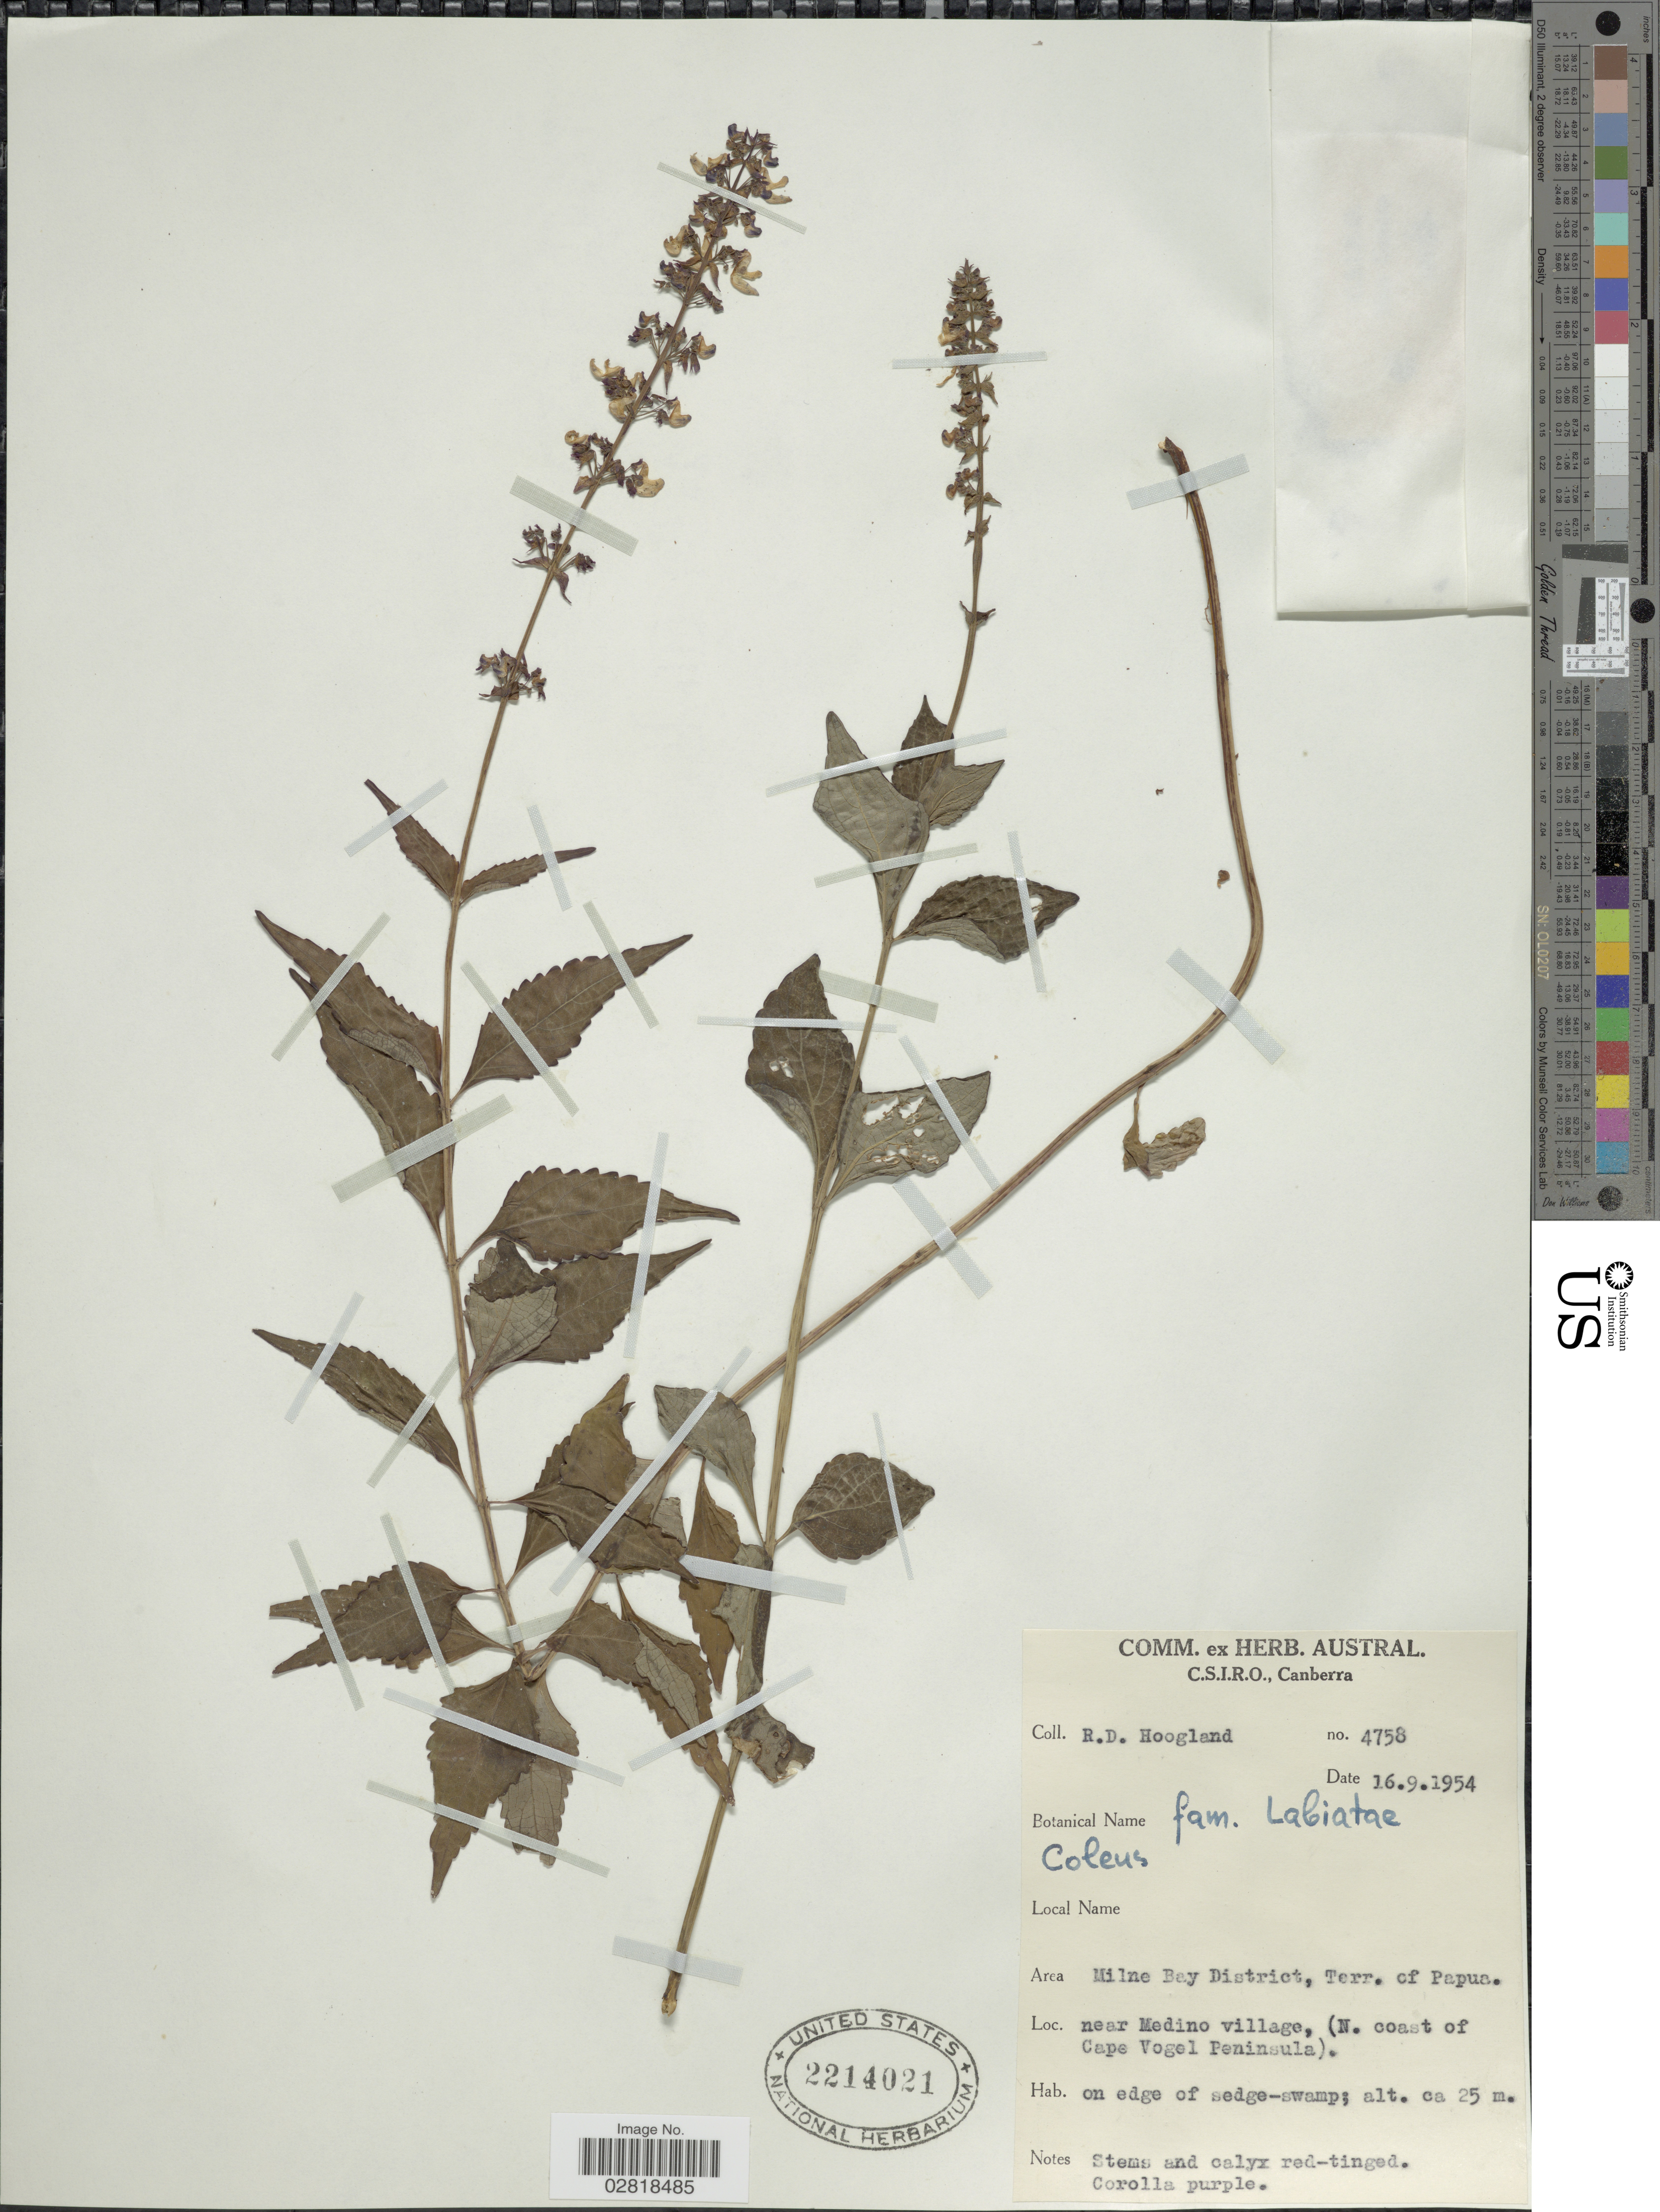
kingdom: Plantae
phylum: Tracheophyta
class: Magnoliopsida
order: Lamiales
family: Lamiaceae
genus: Plectranthus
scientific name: Plectranthus sp.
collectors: R. D. Hoogland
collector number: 4758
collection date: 1954-09-16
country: Papua New Guinea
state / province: Milne Bay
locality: Area Milne Bay District, Terr. of Papua. Near Medino village, (N. coast of Cape Vogel Peninsula).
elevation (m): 25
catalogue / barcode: US 2214021